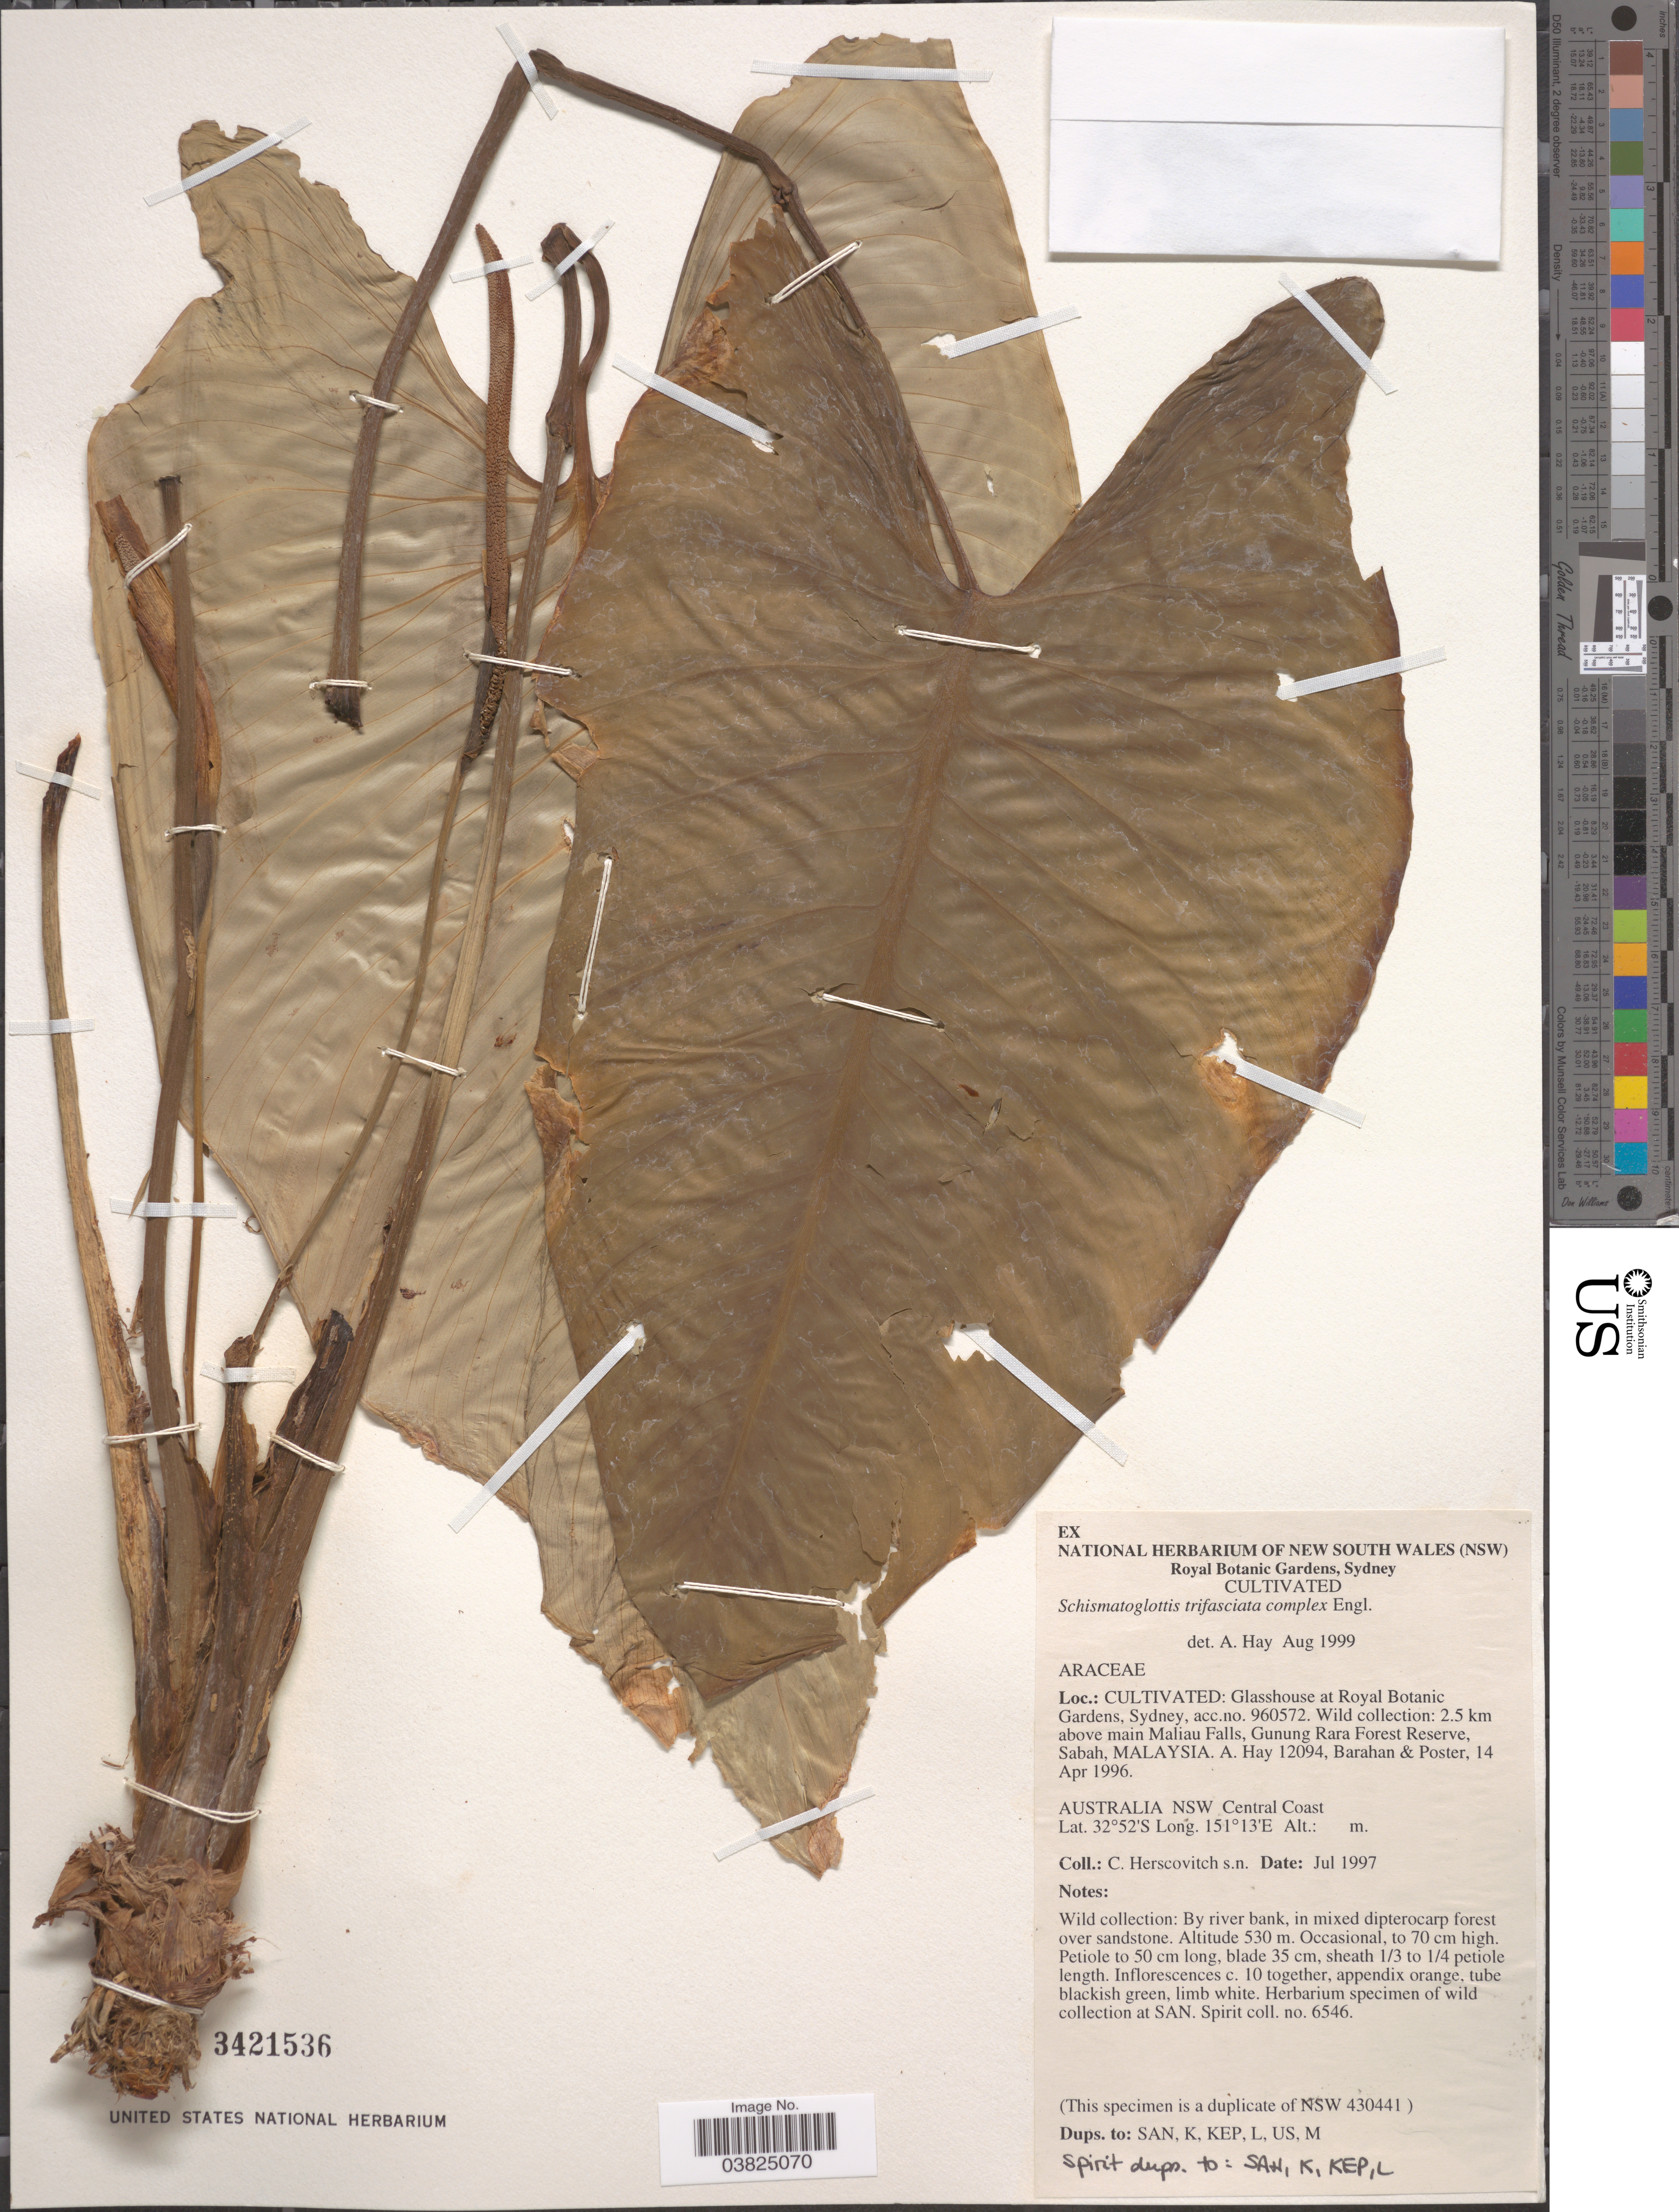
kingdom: Plantae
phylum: Tracheophyta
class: Liliopsida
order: Alismatales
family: Araceae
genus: Schismatoglottis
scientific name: Schismatoglottis trifasciata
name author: Engl.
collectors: C. Herscovitch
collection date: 1997-07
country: Australia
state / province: New South Wales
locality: Glasshouse at Royal Botanic Gardens, Sydney. Central Coast.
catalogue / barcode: US 3421536